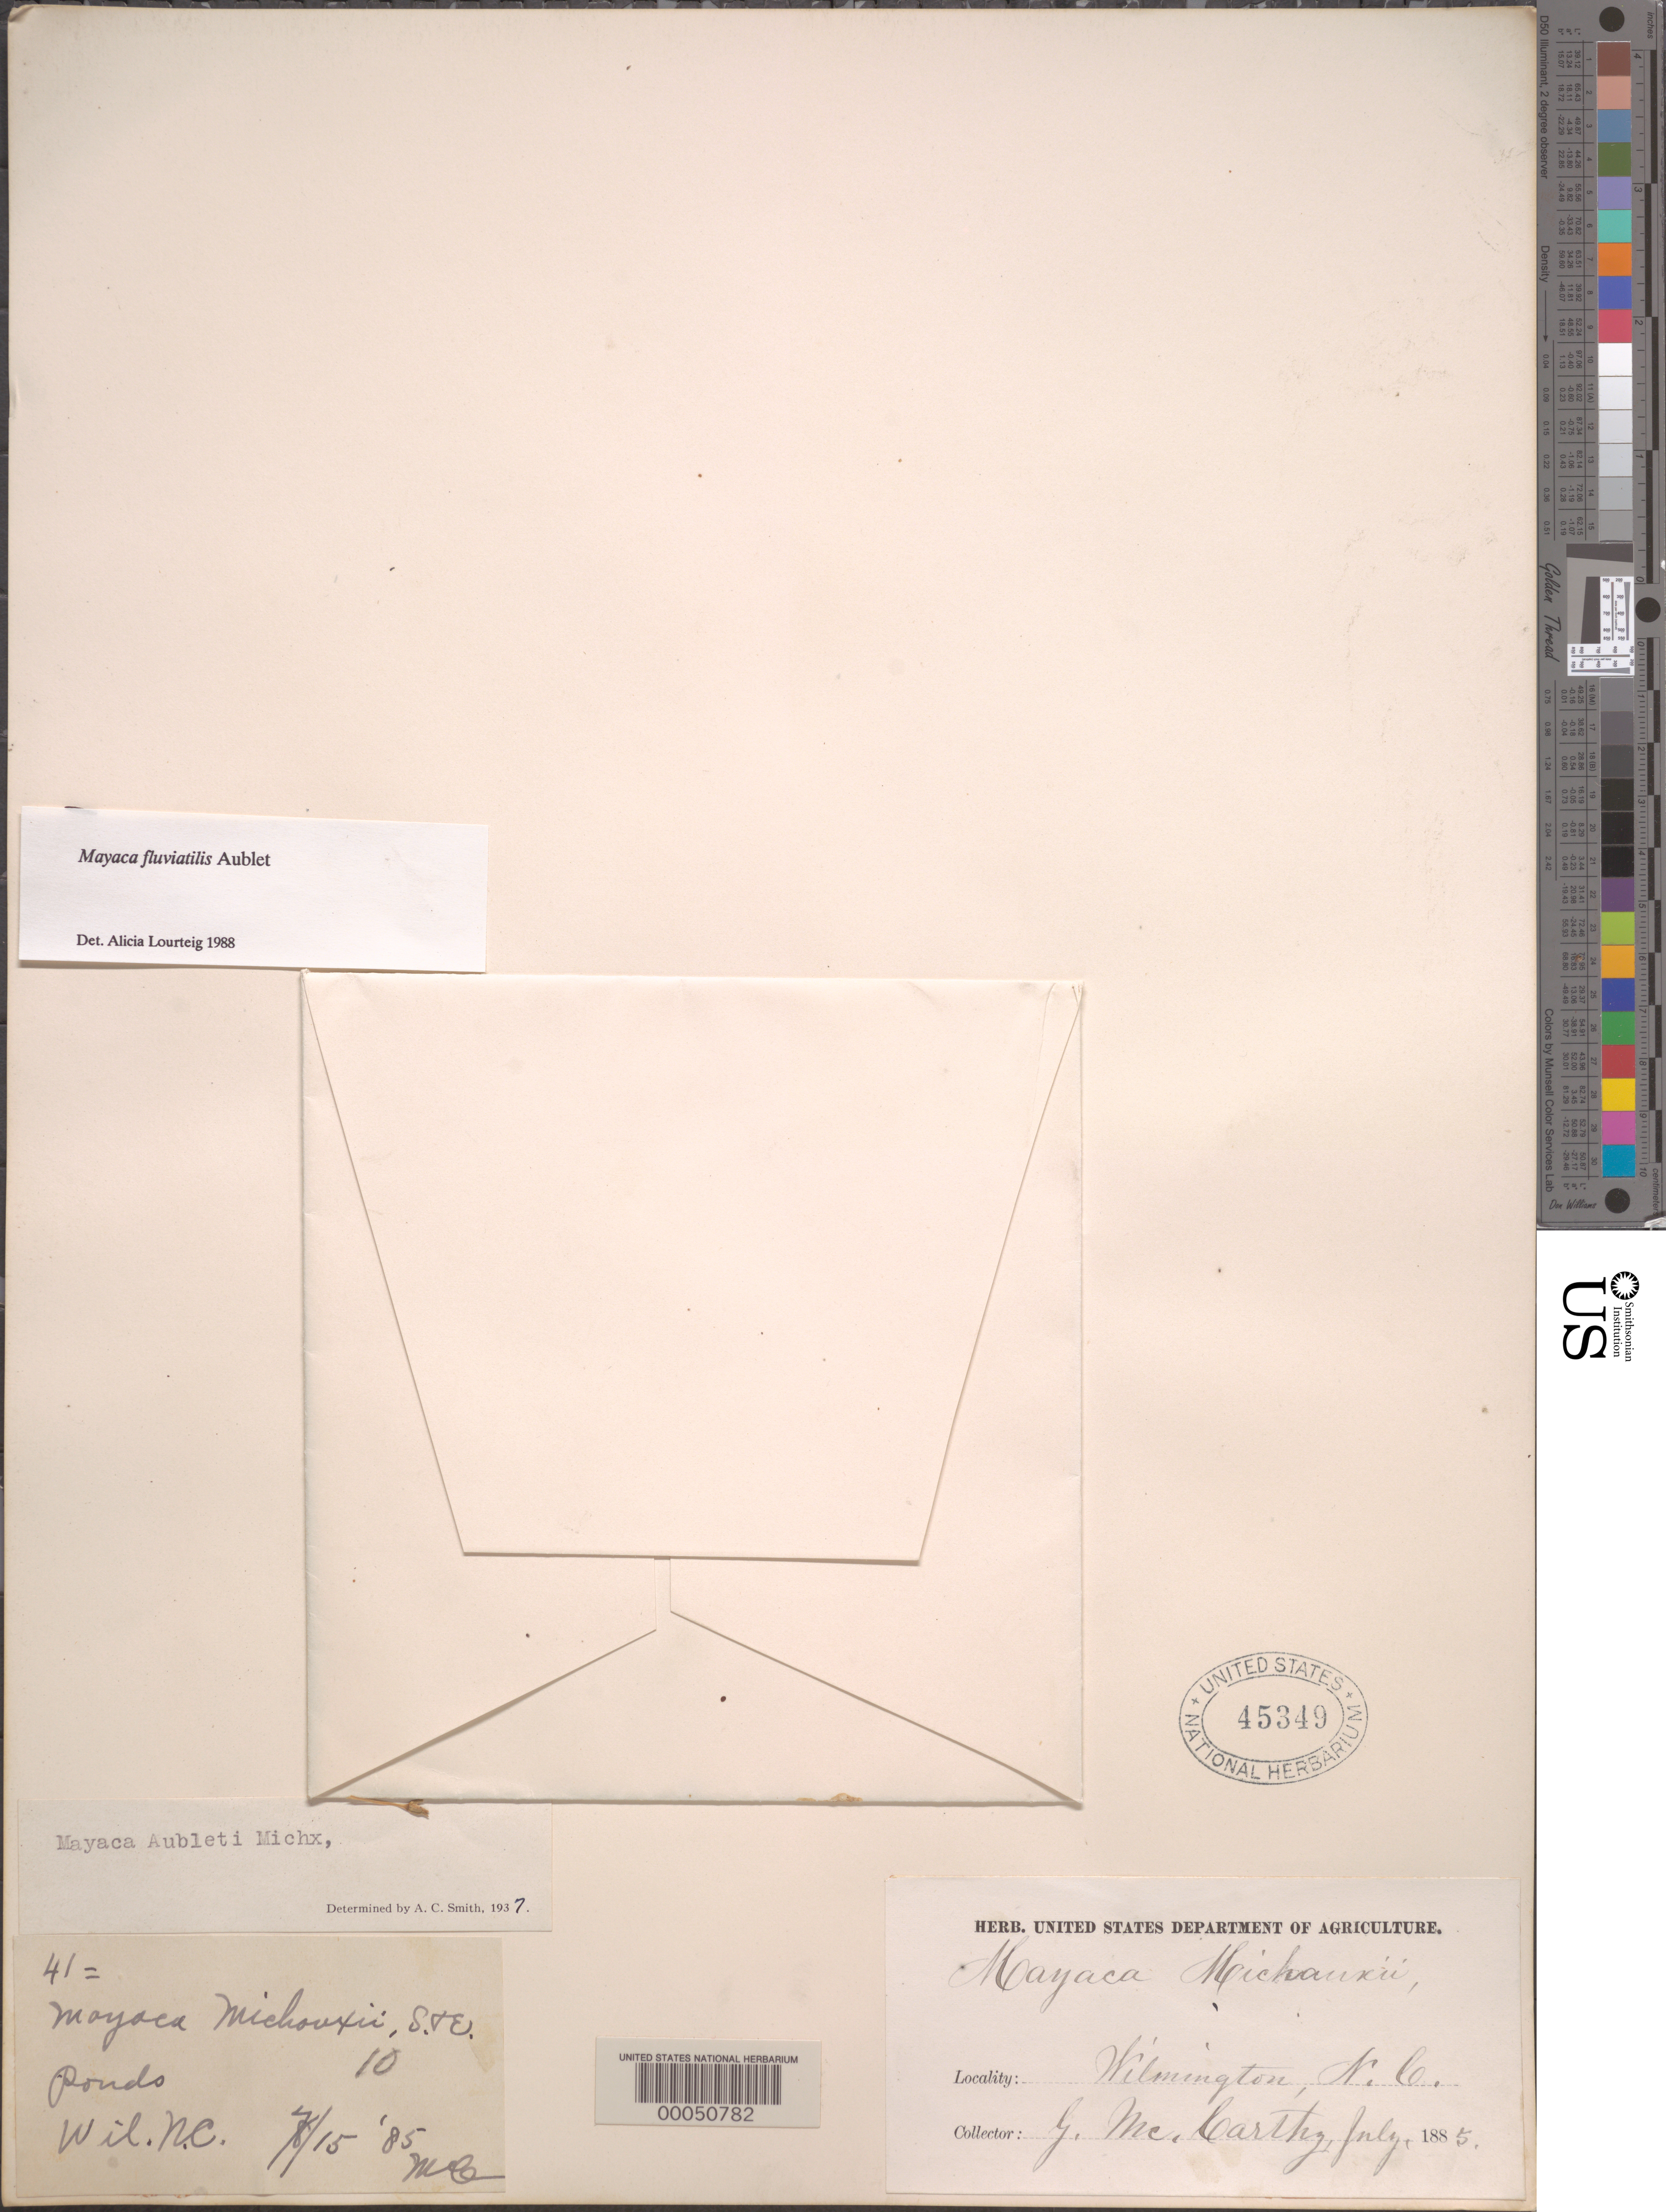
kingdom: Plantae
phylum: Tracheophyta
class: Liliopsida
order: Poales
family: Mayacaceae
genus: Mayaca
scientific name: Mayaca fluviatilis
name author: Aubl.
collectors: G. M. Mccarthy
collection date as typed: Jul 1885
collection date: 1885-07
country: United States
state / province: North Carolina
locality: Wilmington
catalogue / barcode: US 45349